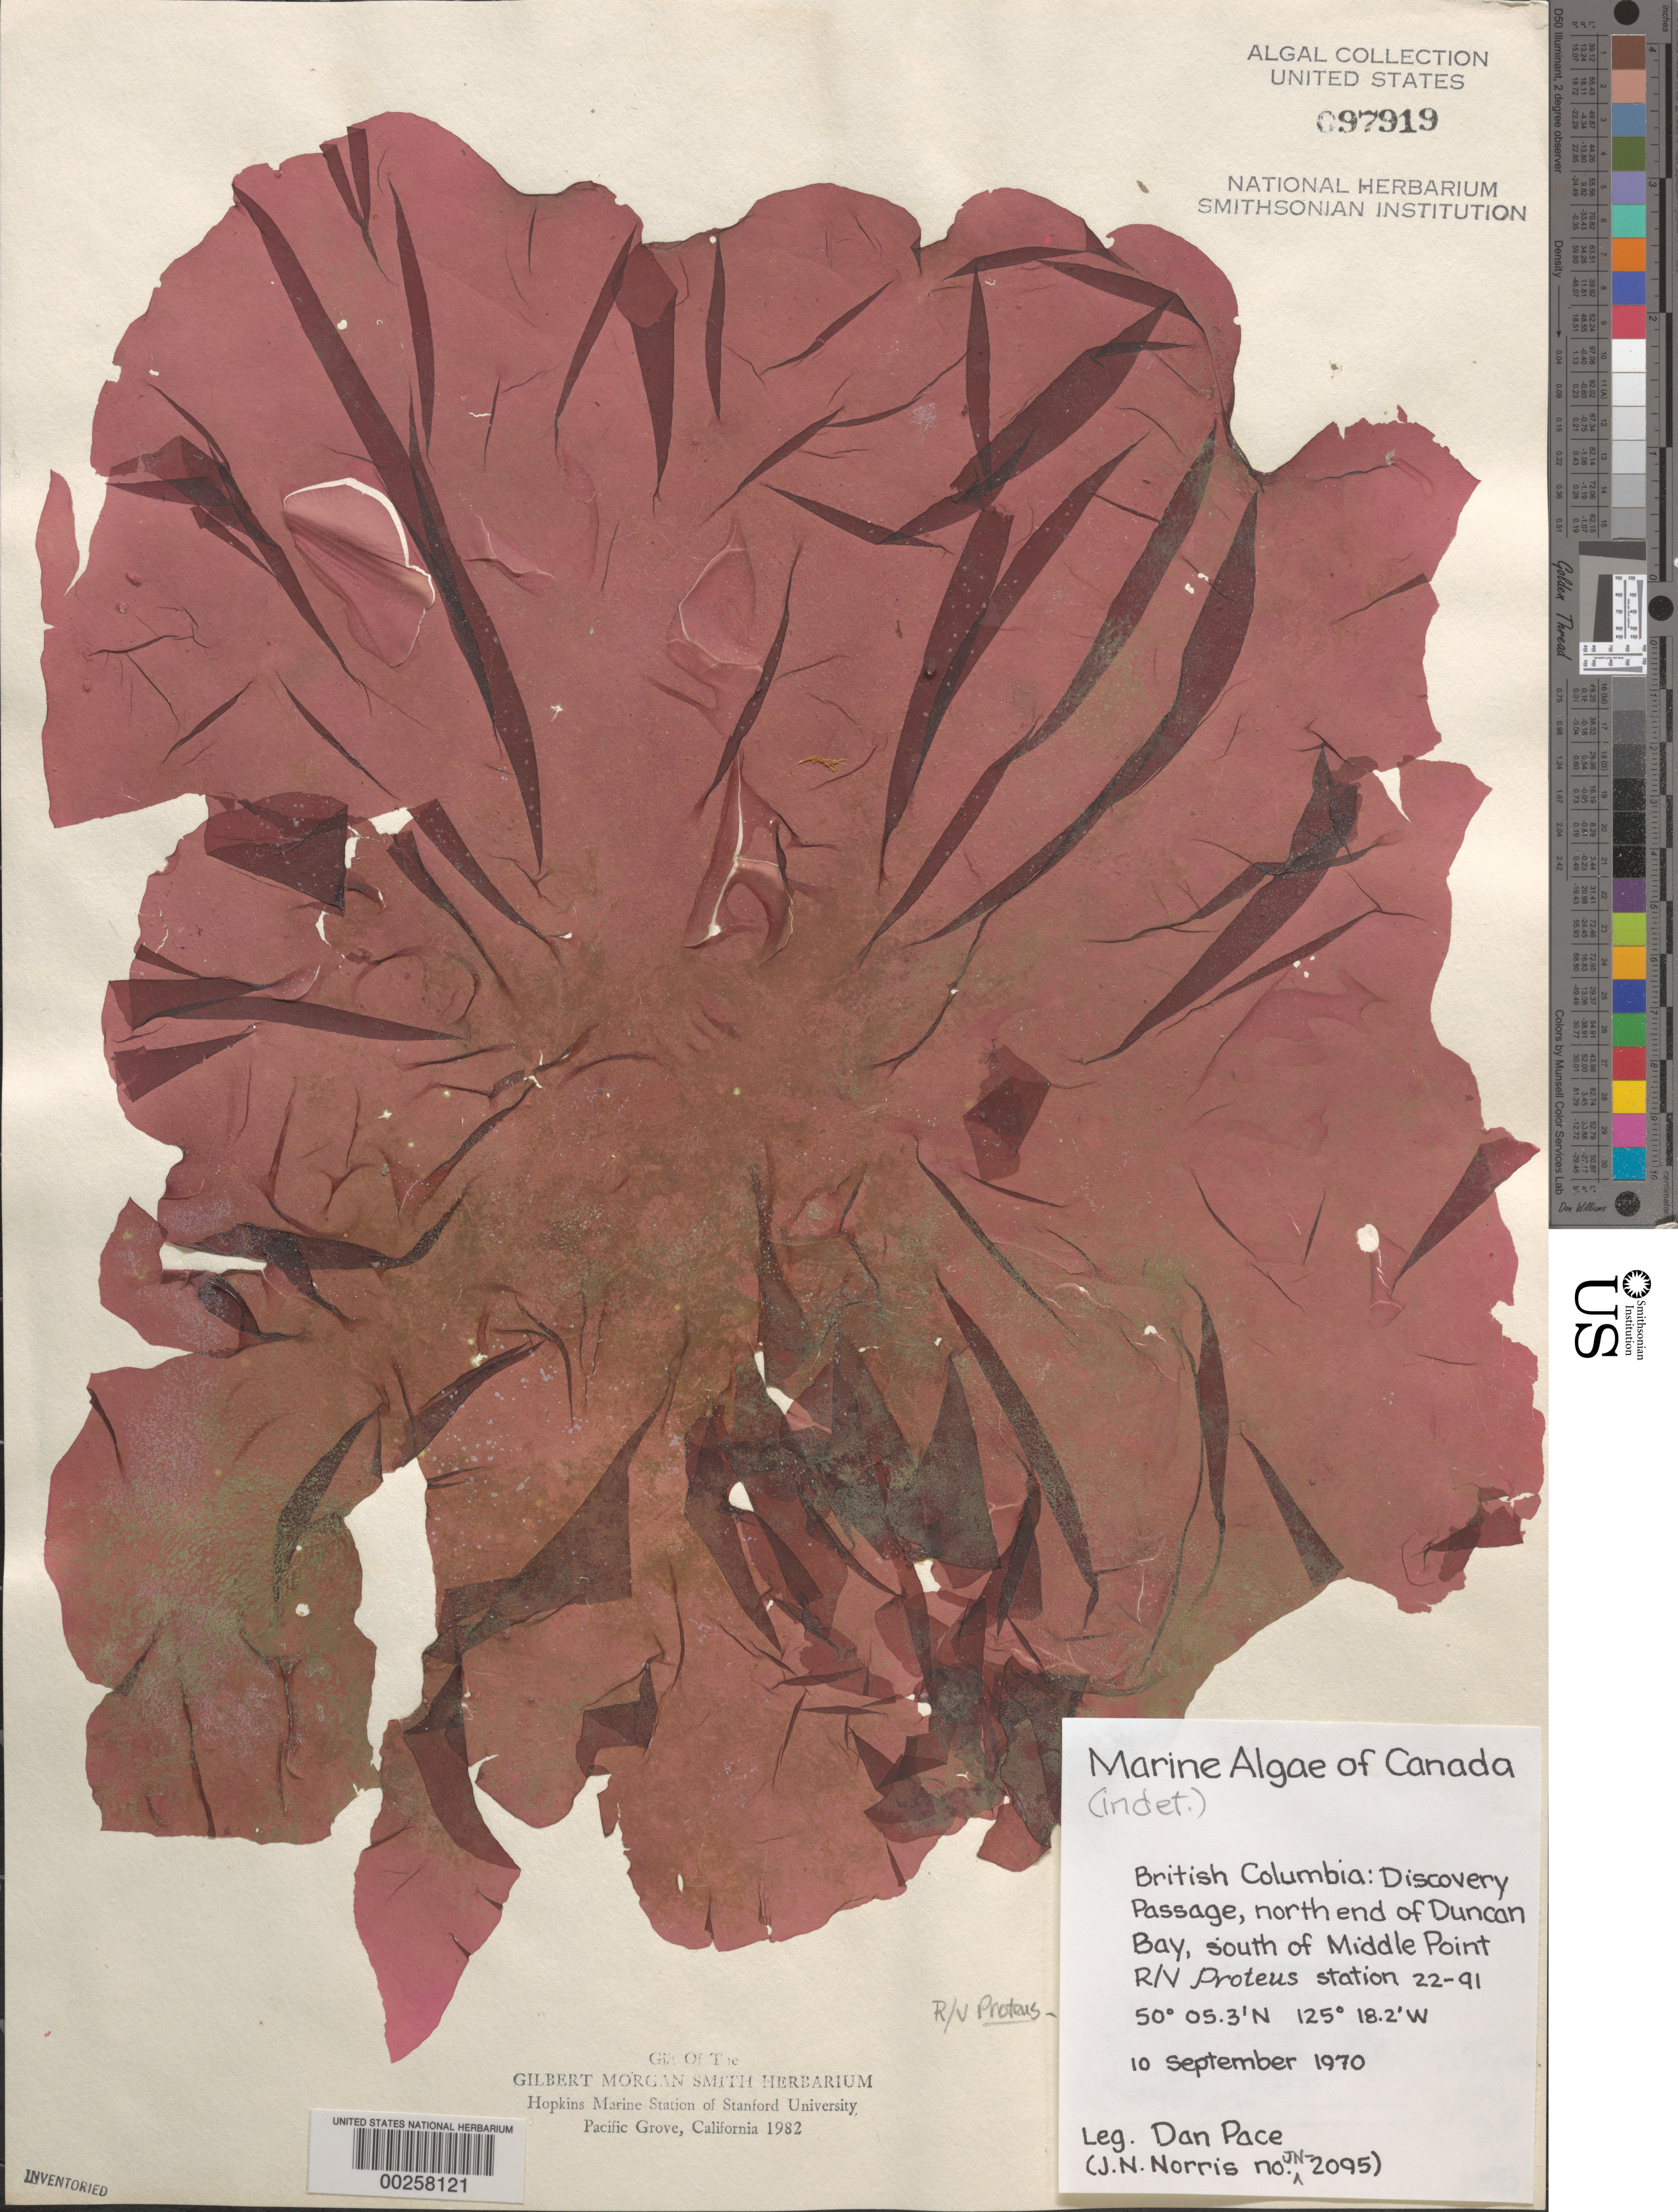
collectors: D. Pace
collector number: Jn-2095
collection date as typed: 10 Sep 1970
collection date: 1970-09-10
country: Canada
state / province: British Columbia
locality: Discovery Passage, Duncan Bay, south of Middle Point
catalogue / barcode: US 97919